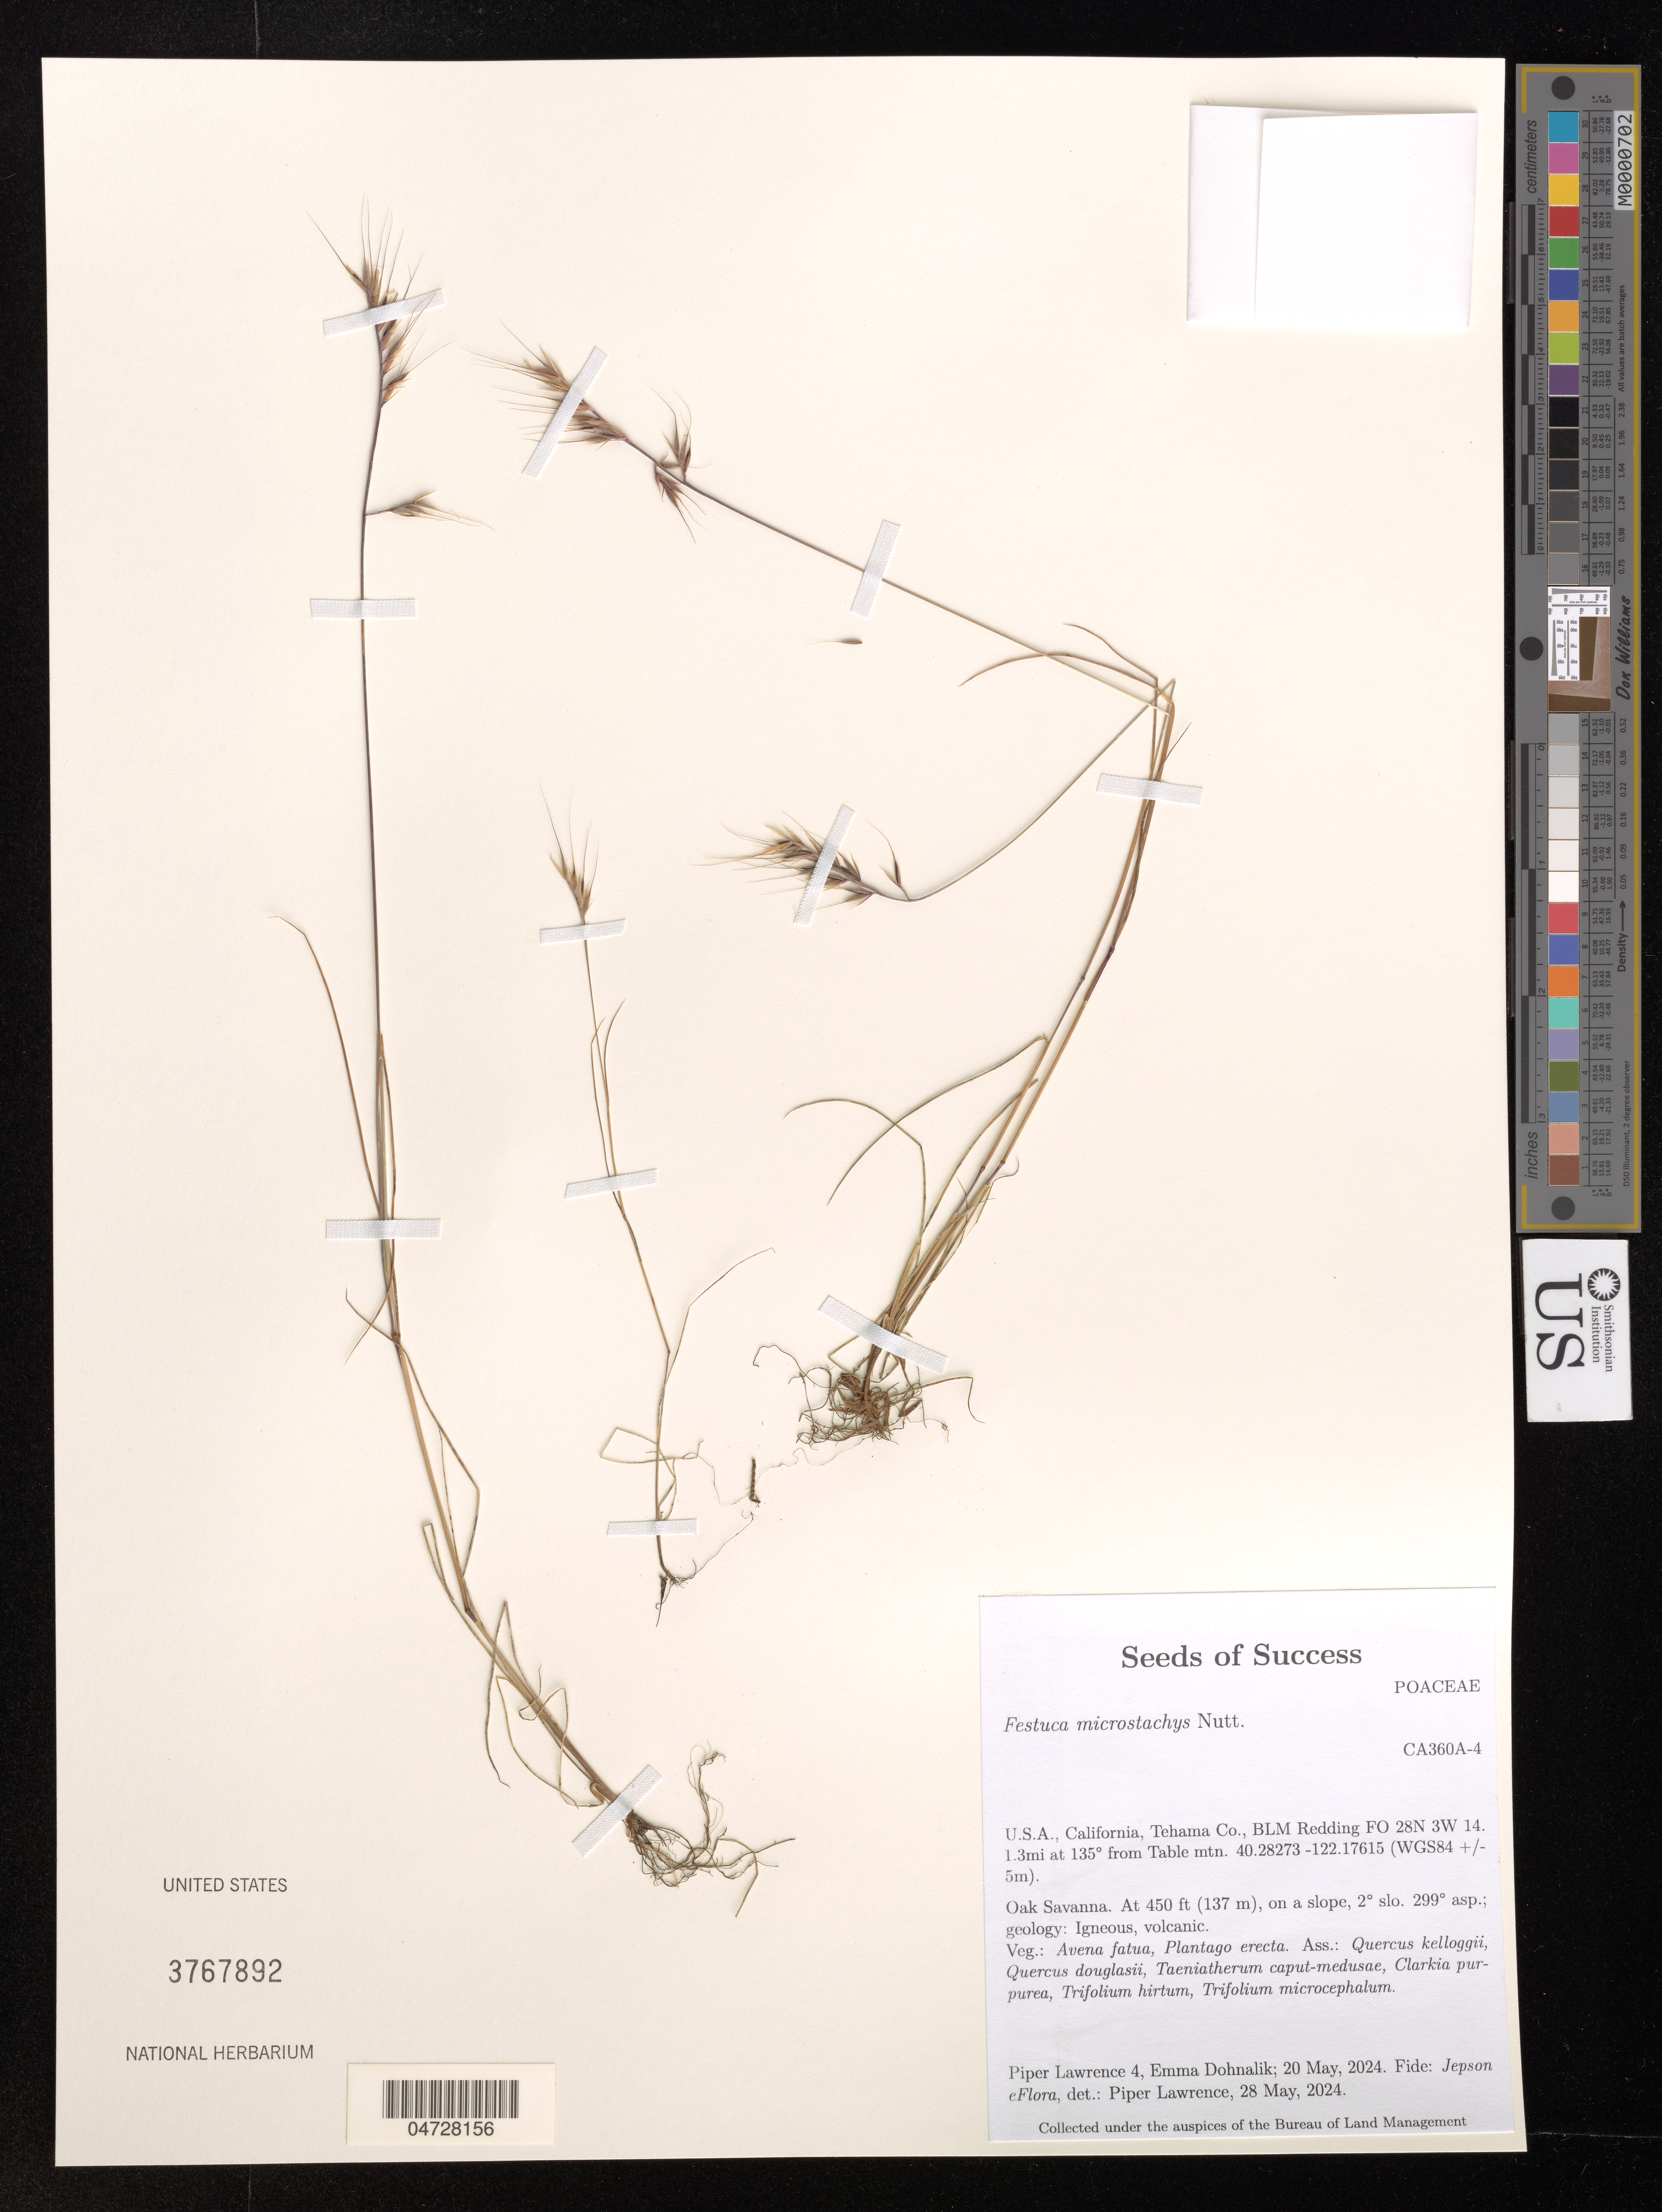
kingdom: Plantae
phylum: Tracheophyta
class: Liliopsida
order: Poales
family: Poaceae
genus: Festuca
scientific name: Festuca microstachys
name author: Nutt.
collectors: P. Lawrence & E. Dohnalik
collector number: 4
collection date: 2024-05-20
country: United States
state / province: California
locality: Tehama Co., BLM Redding FO 28N 3W 14. 1.3mi at 135° from Table mtn.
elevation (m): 137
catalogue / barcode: US 3767892